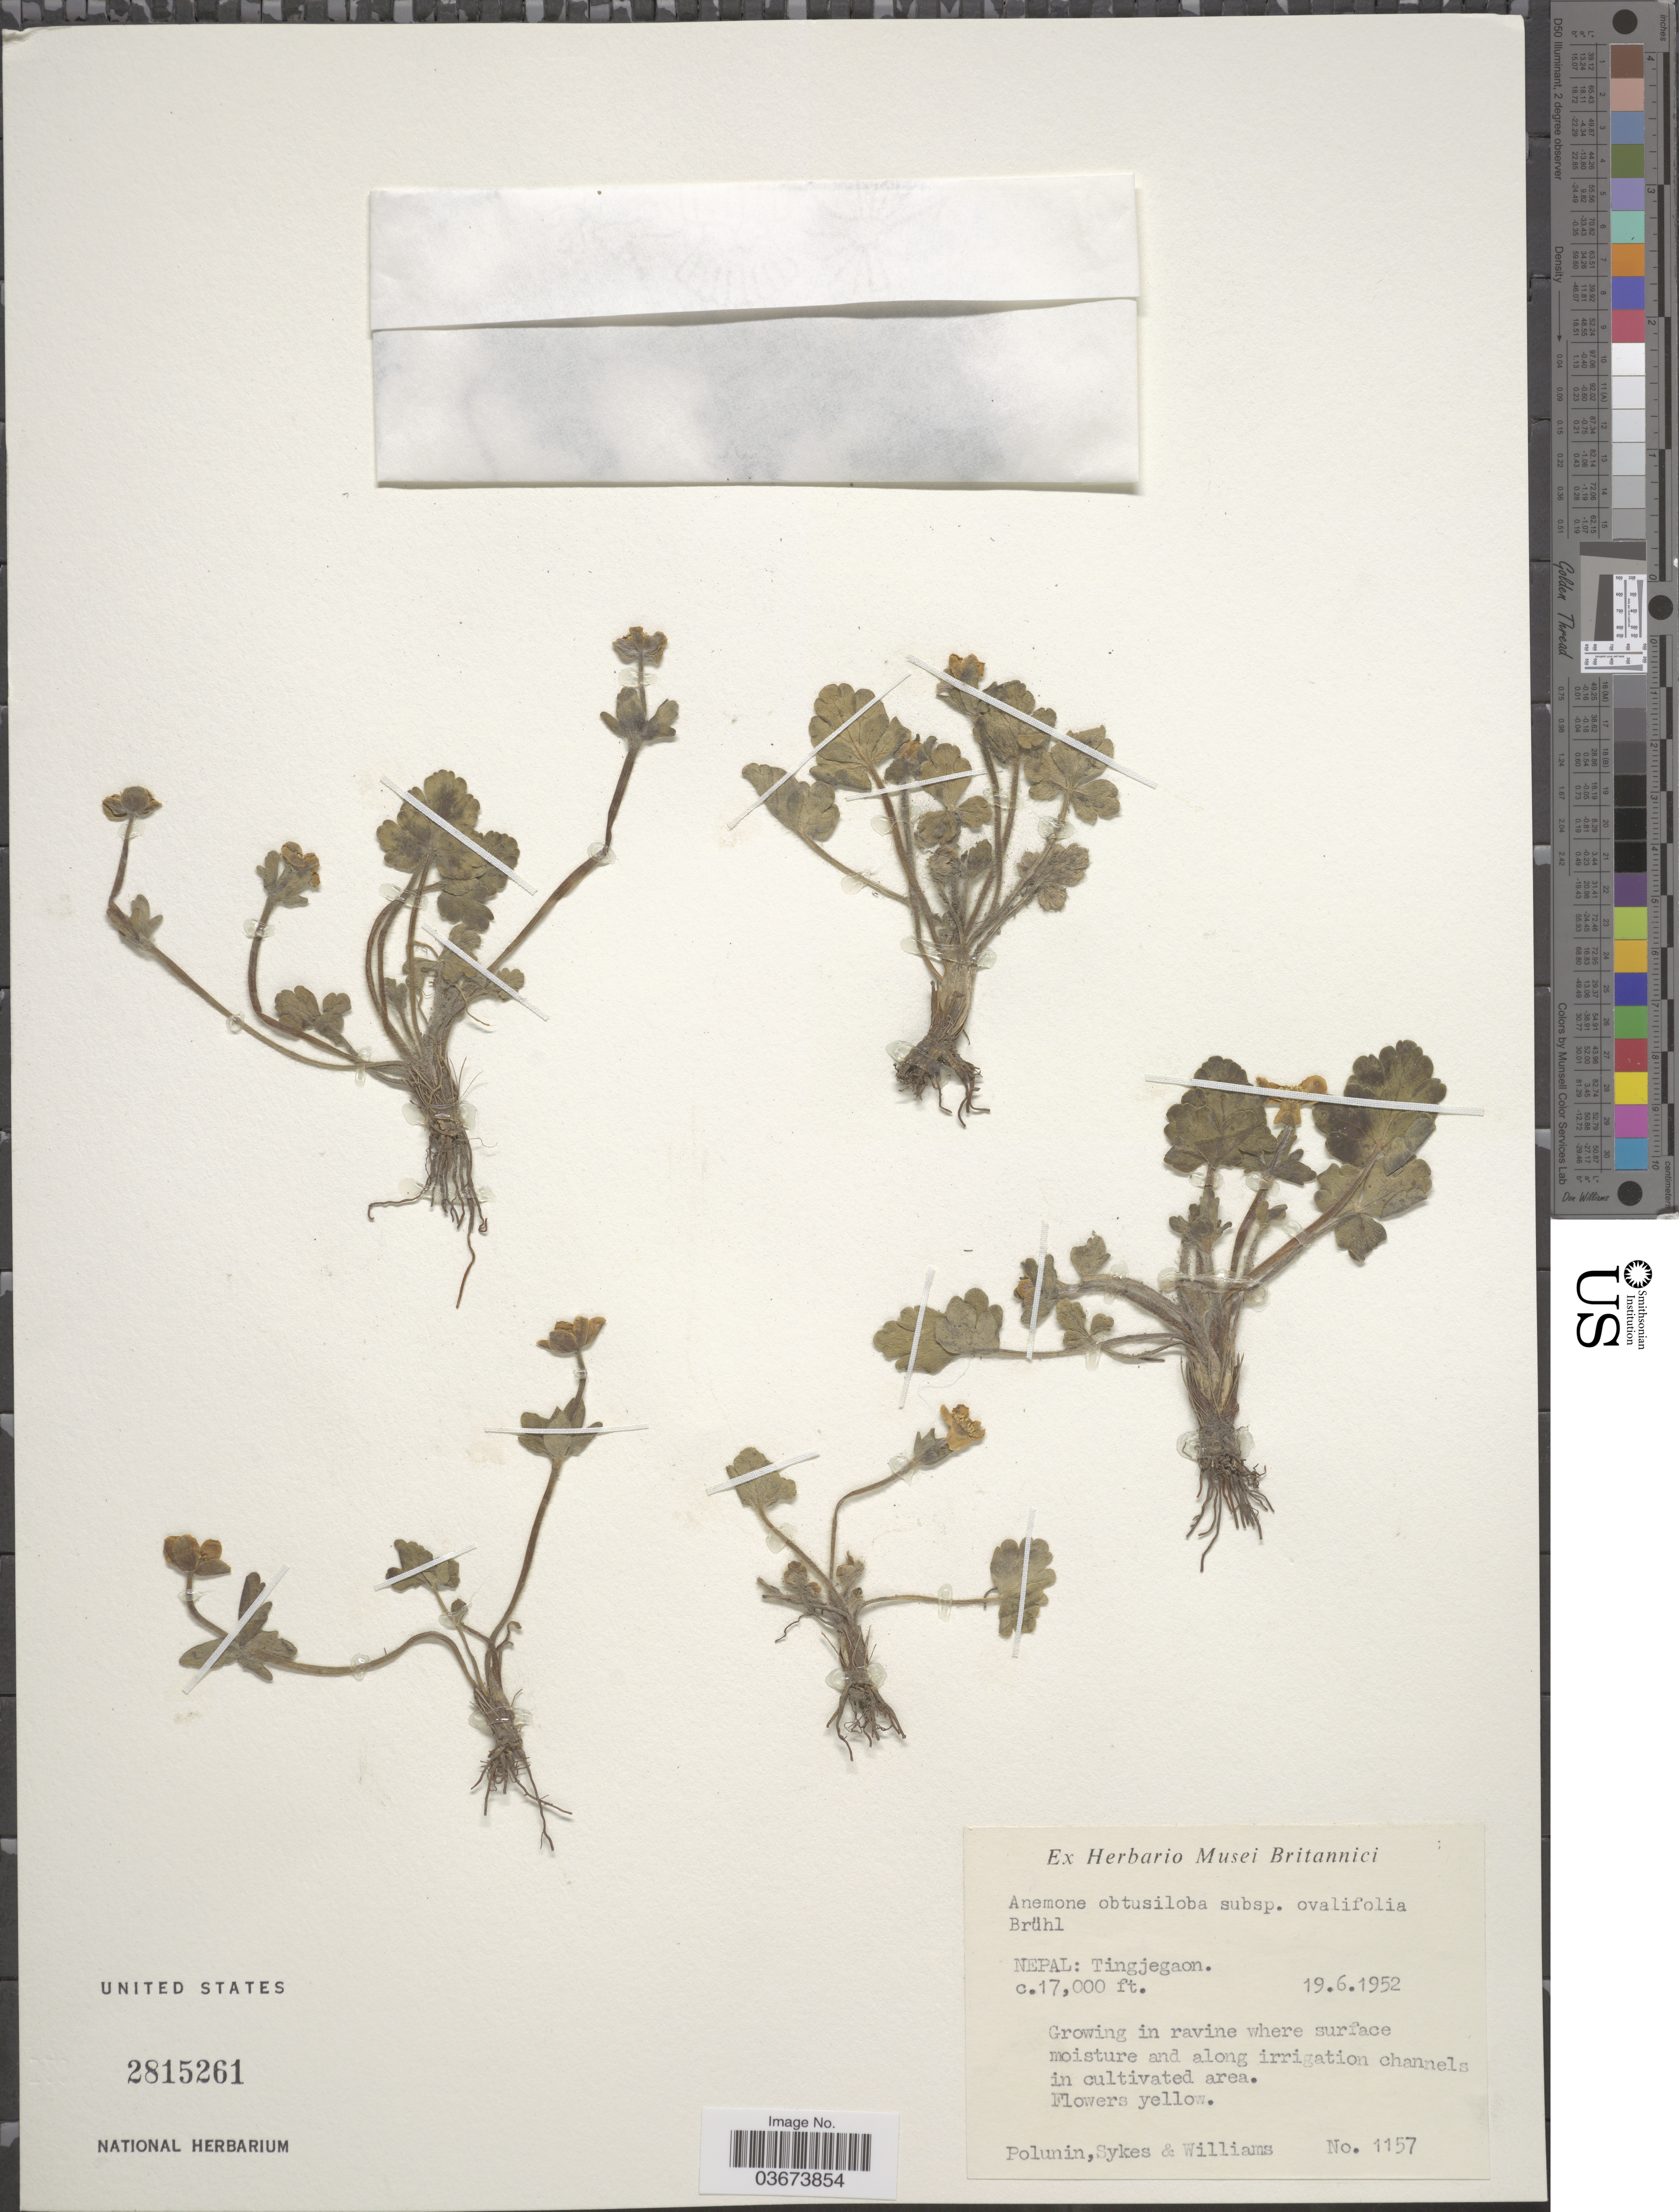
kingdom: Plantae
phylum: Tracheophyta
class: Magnoliopsida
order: Ranunculales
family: Ranunculaceae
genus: Anemone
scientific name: Anemone obtusiloba subsp. obtusiloba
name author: D. Don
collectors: Polunin, Sykes, -- & -- Williams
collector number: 1157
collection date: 1952-06-19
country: Nepal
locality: Tingjegaon.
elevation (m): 5182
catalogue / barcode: US 2815261